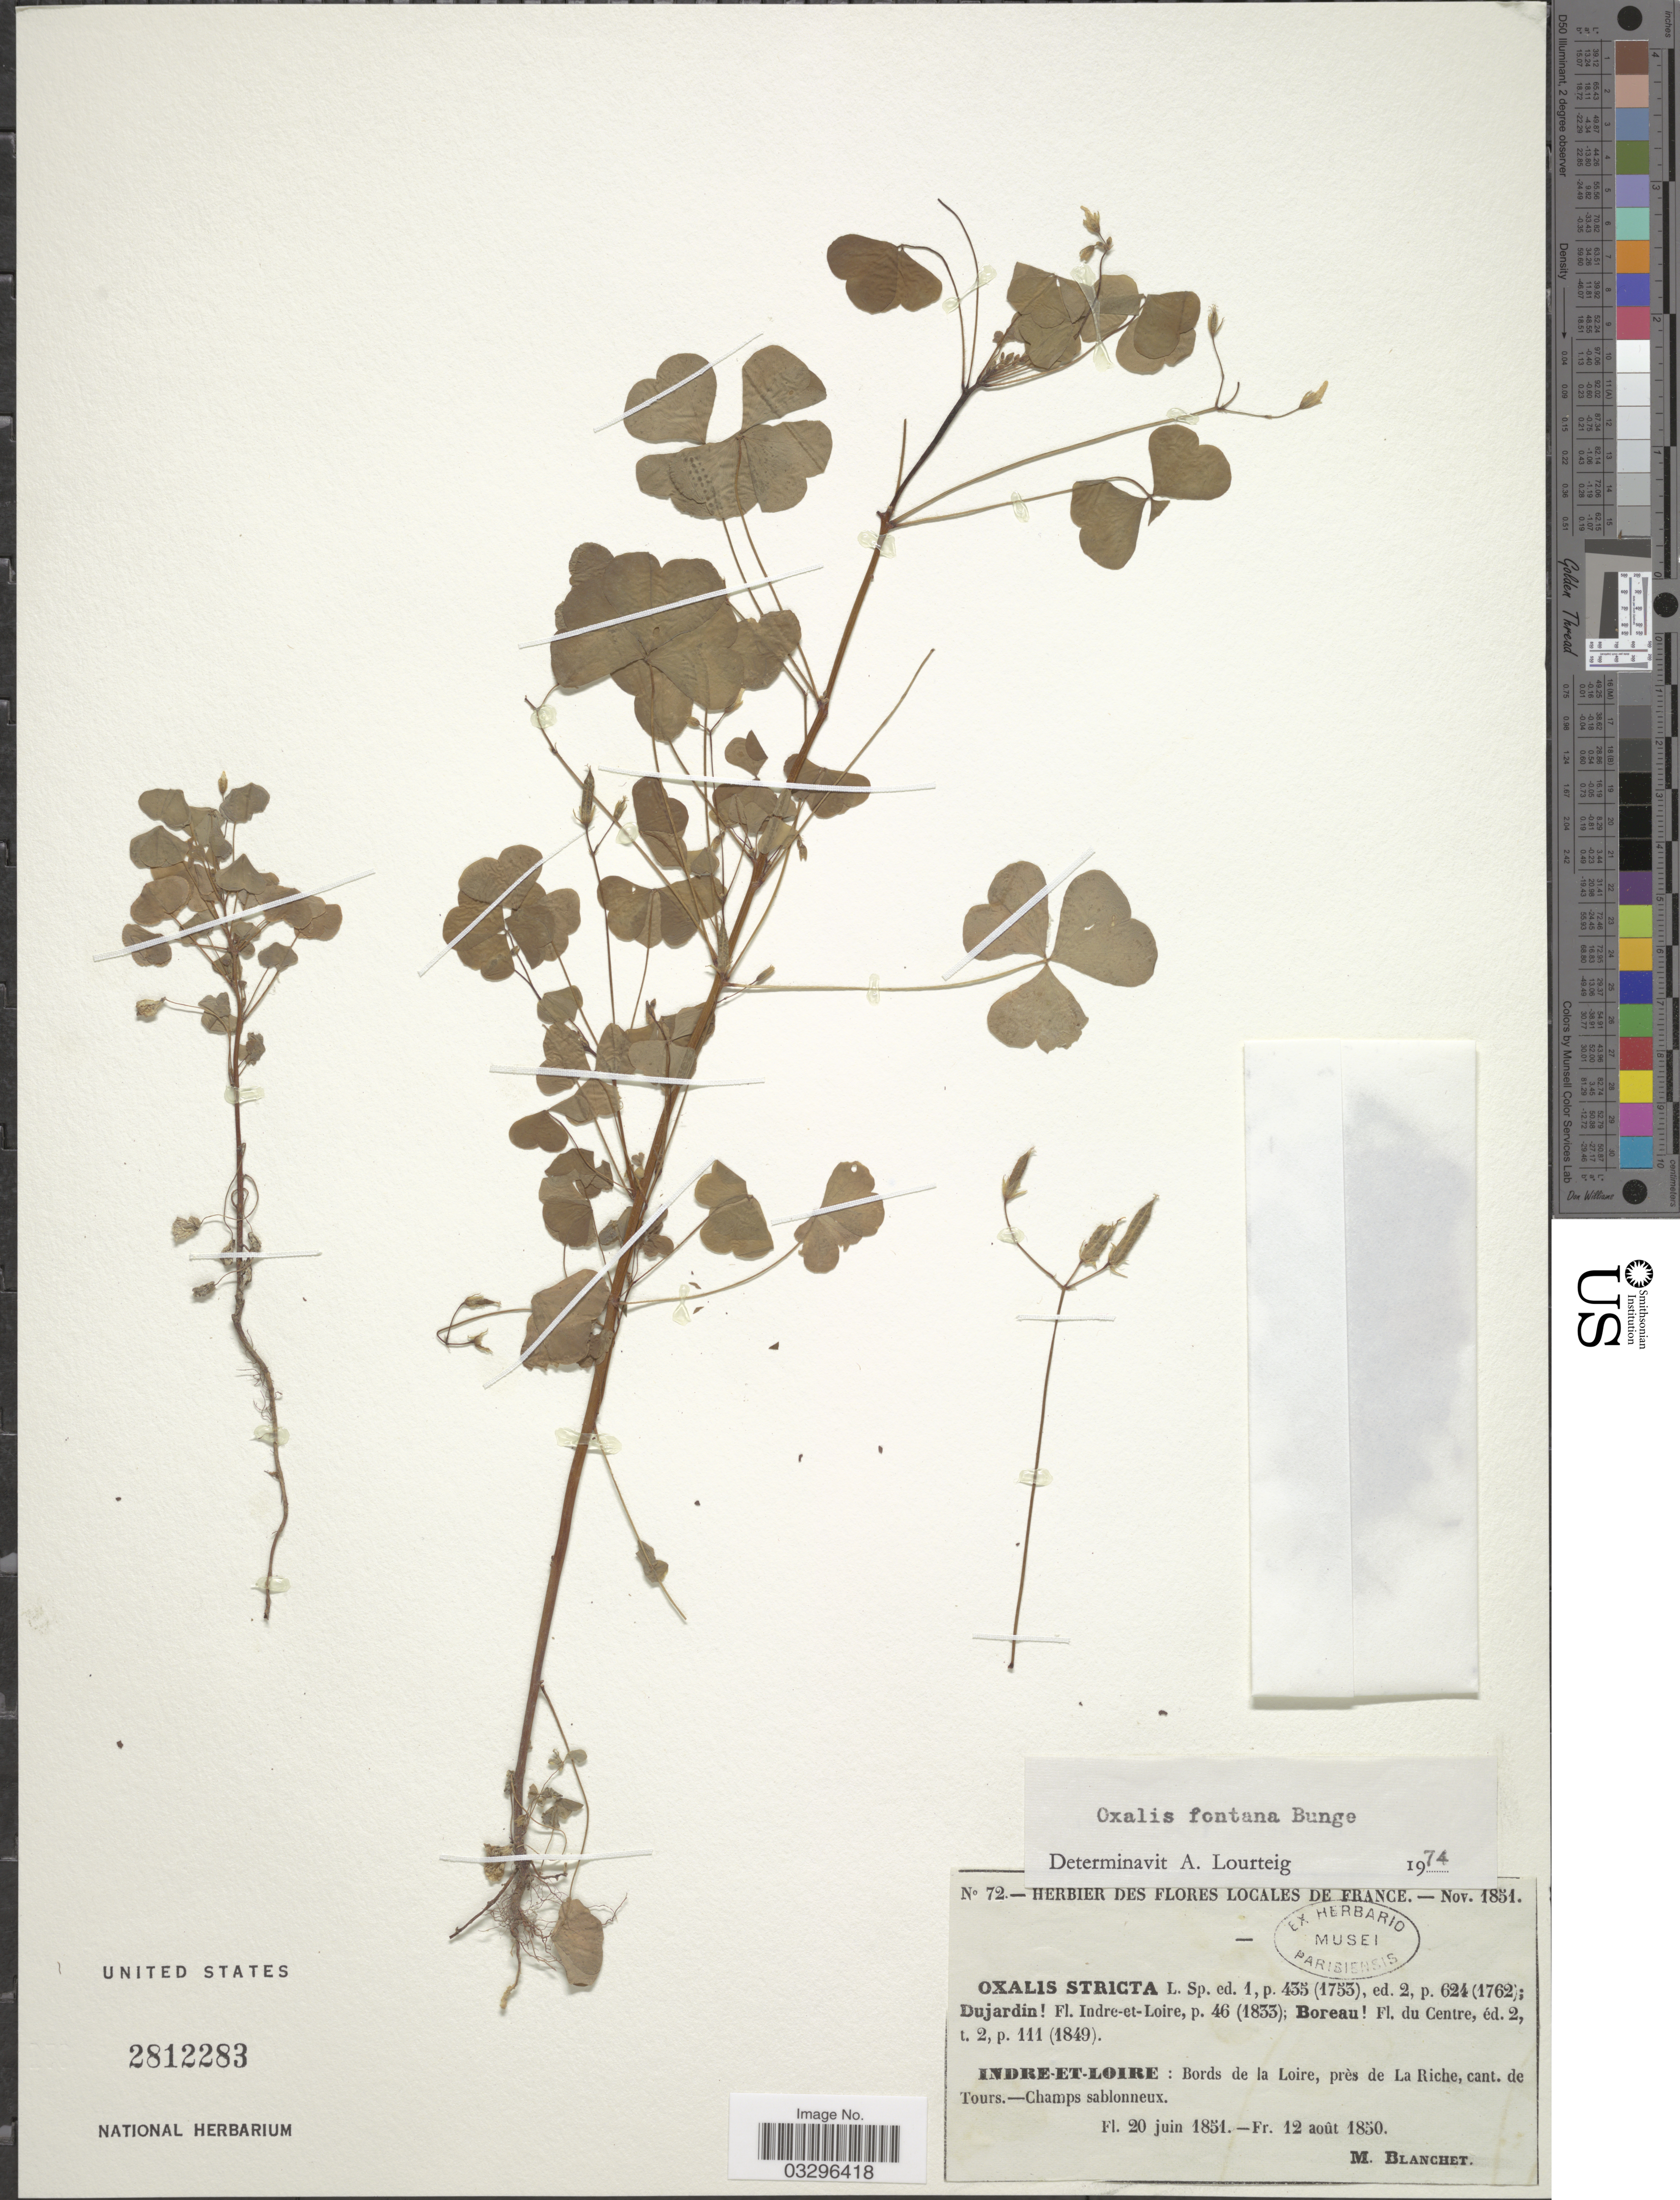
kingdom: Plantae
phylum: Tracheophyta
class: Magnoliopsida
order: Oxalidales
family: Oxalidaceae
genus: Oxalis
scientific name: Oxalis fontana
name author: Bunge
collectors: M. Blanchet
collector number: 72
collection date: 1850-08-12/1851-06-20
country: France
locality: Indre-et-Loire: Bords de la Loire, près de La Riche, cant. de Tours.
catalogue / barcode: US 2812283